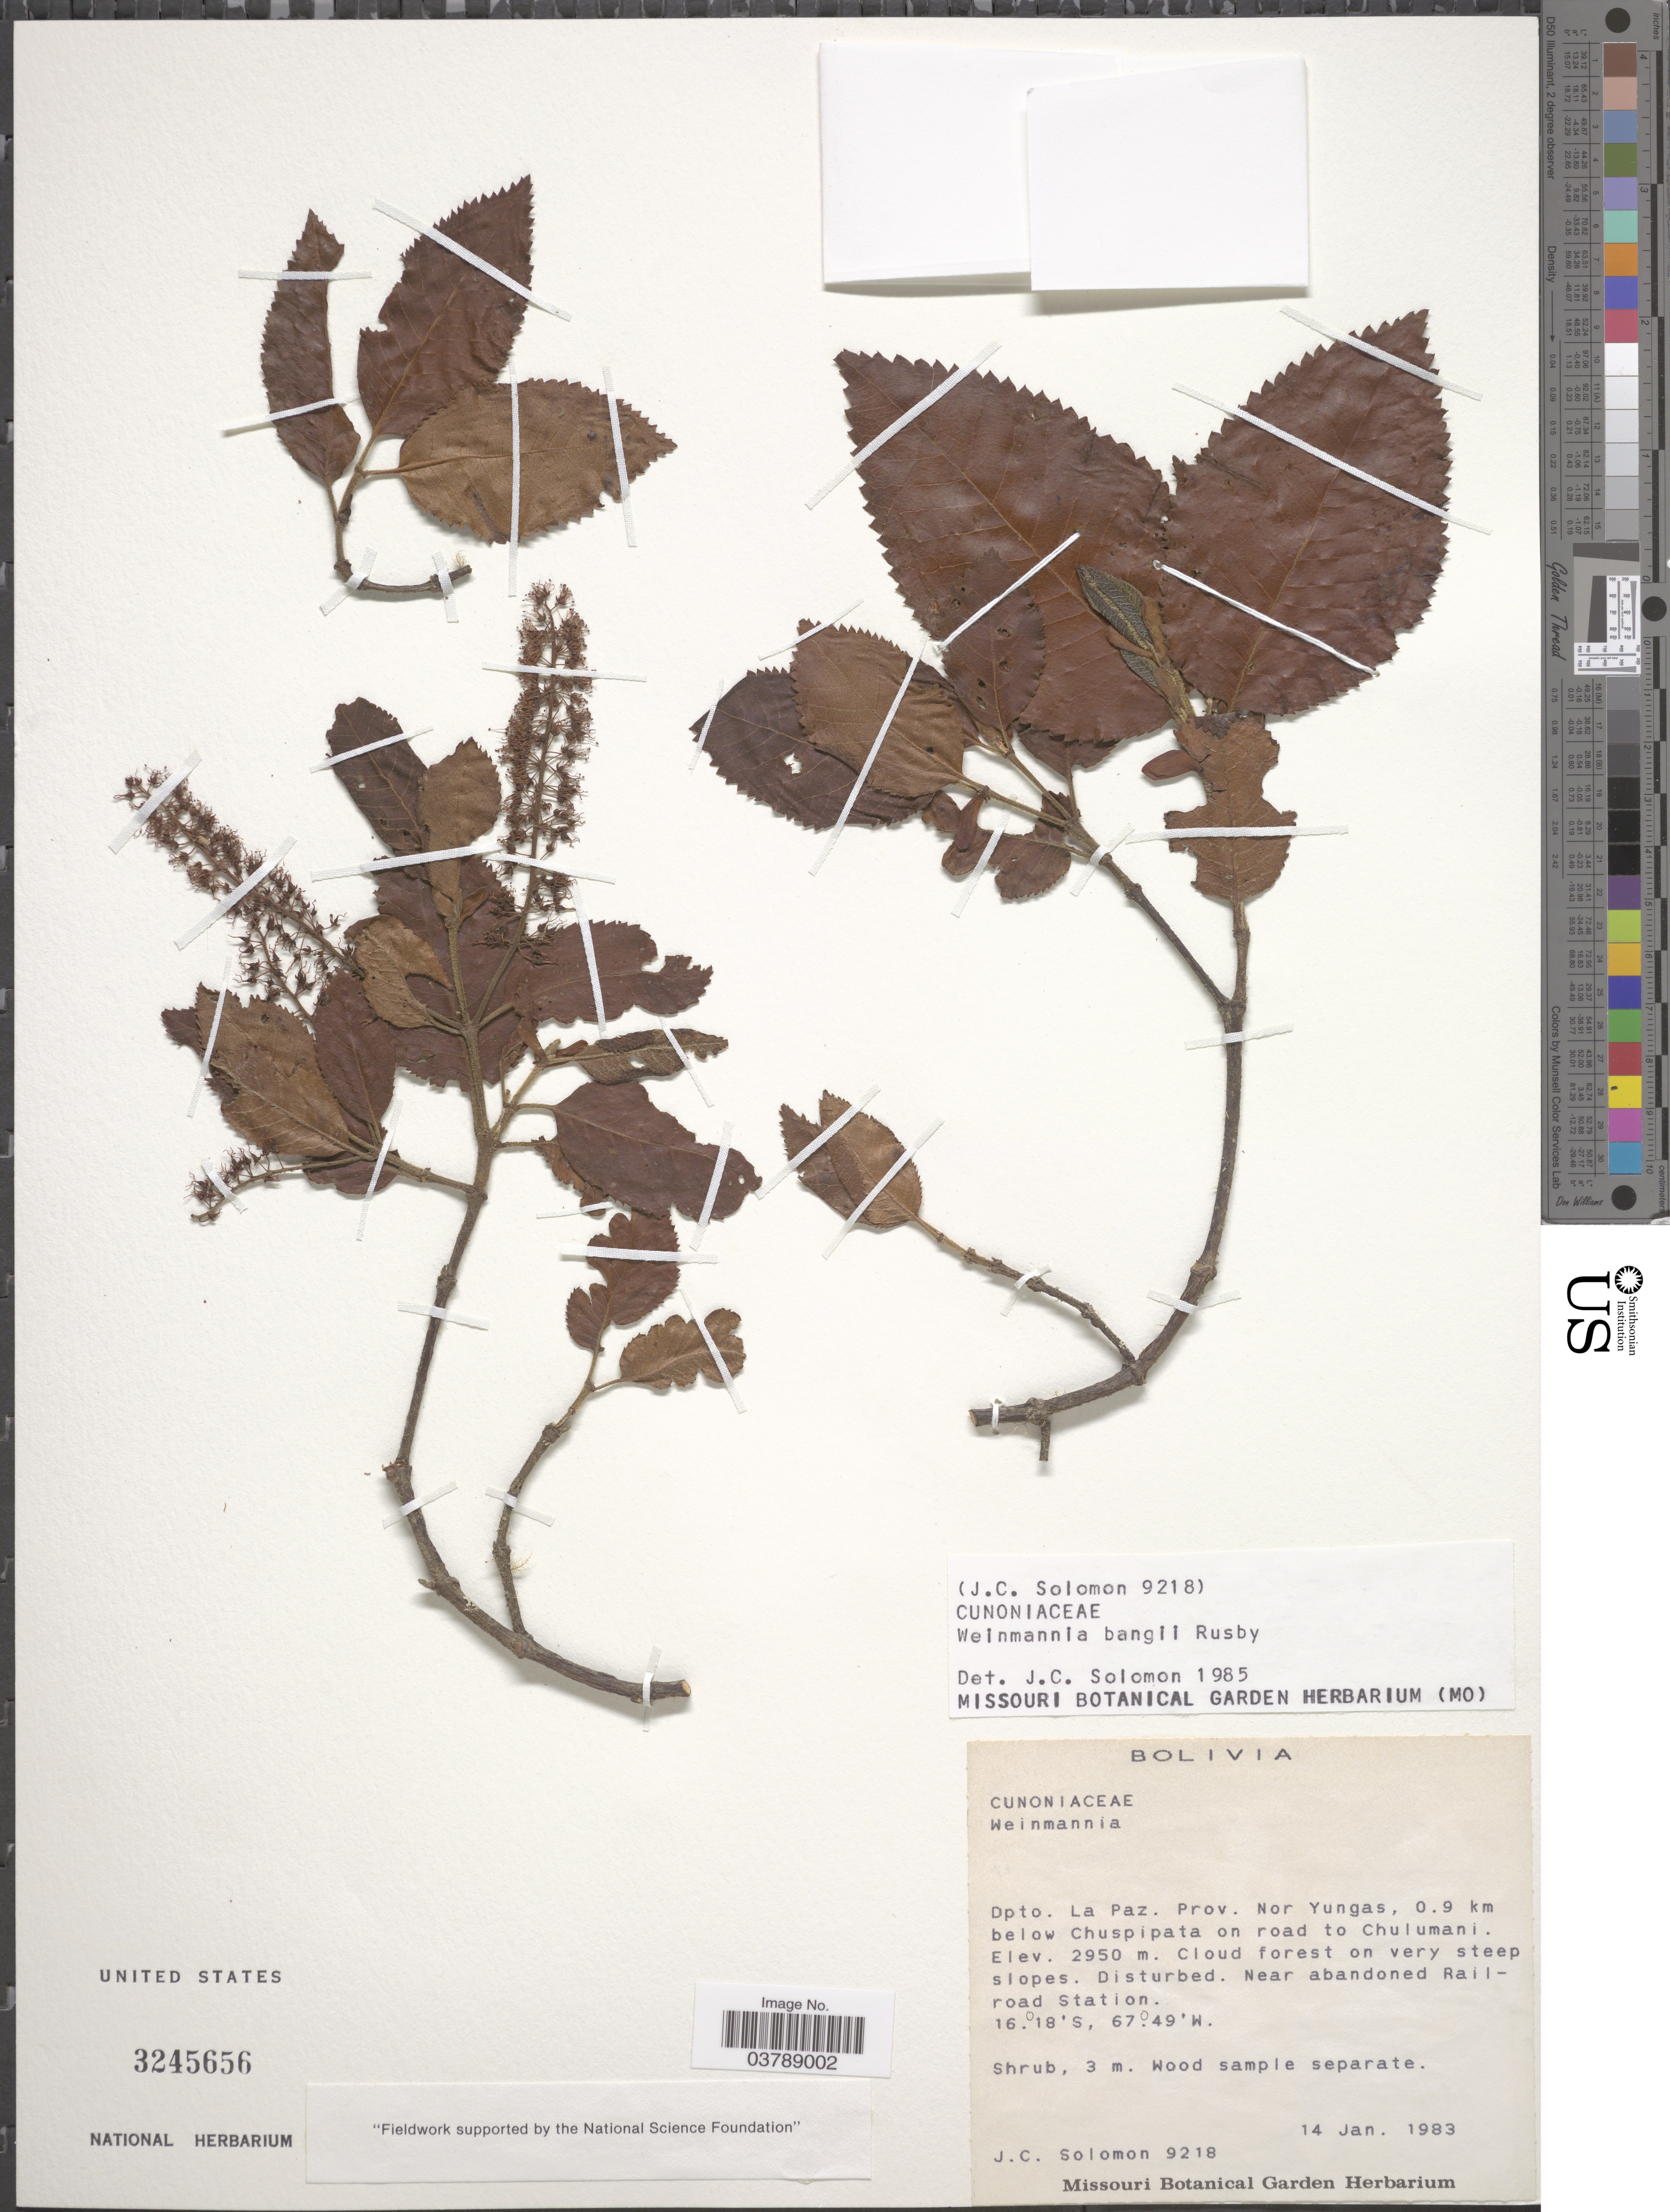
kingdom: Plantae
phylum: Tracheophyta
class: Magnoliopsida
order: Oxalidales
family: Cunoniaceae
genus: Weinmannia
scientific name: Weinmannia bangii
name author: Rusby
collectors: J. C. Solomon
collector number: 9218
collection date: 1983-01-14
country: Bolivia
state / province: La Paz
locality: Dpto. La Paz, Prov. Nor Yungas, 0.9 km below Chuspipata on road to Chulumani. Near abandoned Railroad Station.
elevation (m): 2950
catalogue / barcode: US 3245656